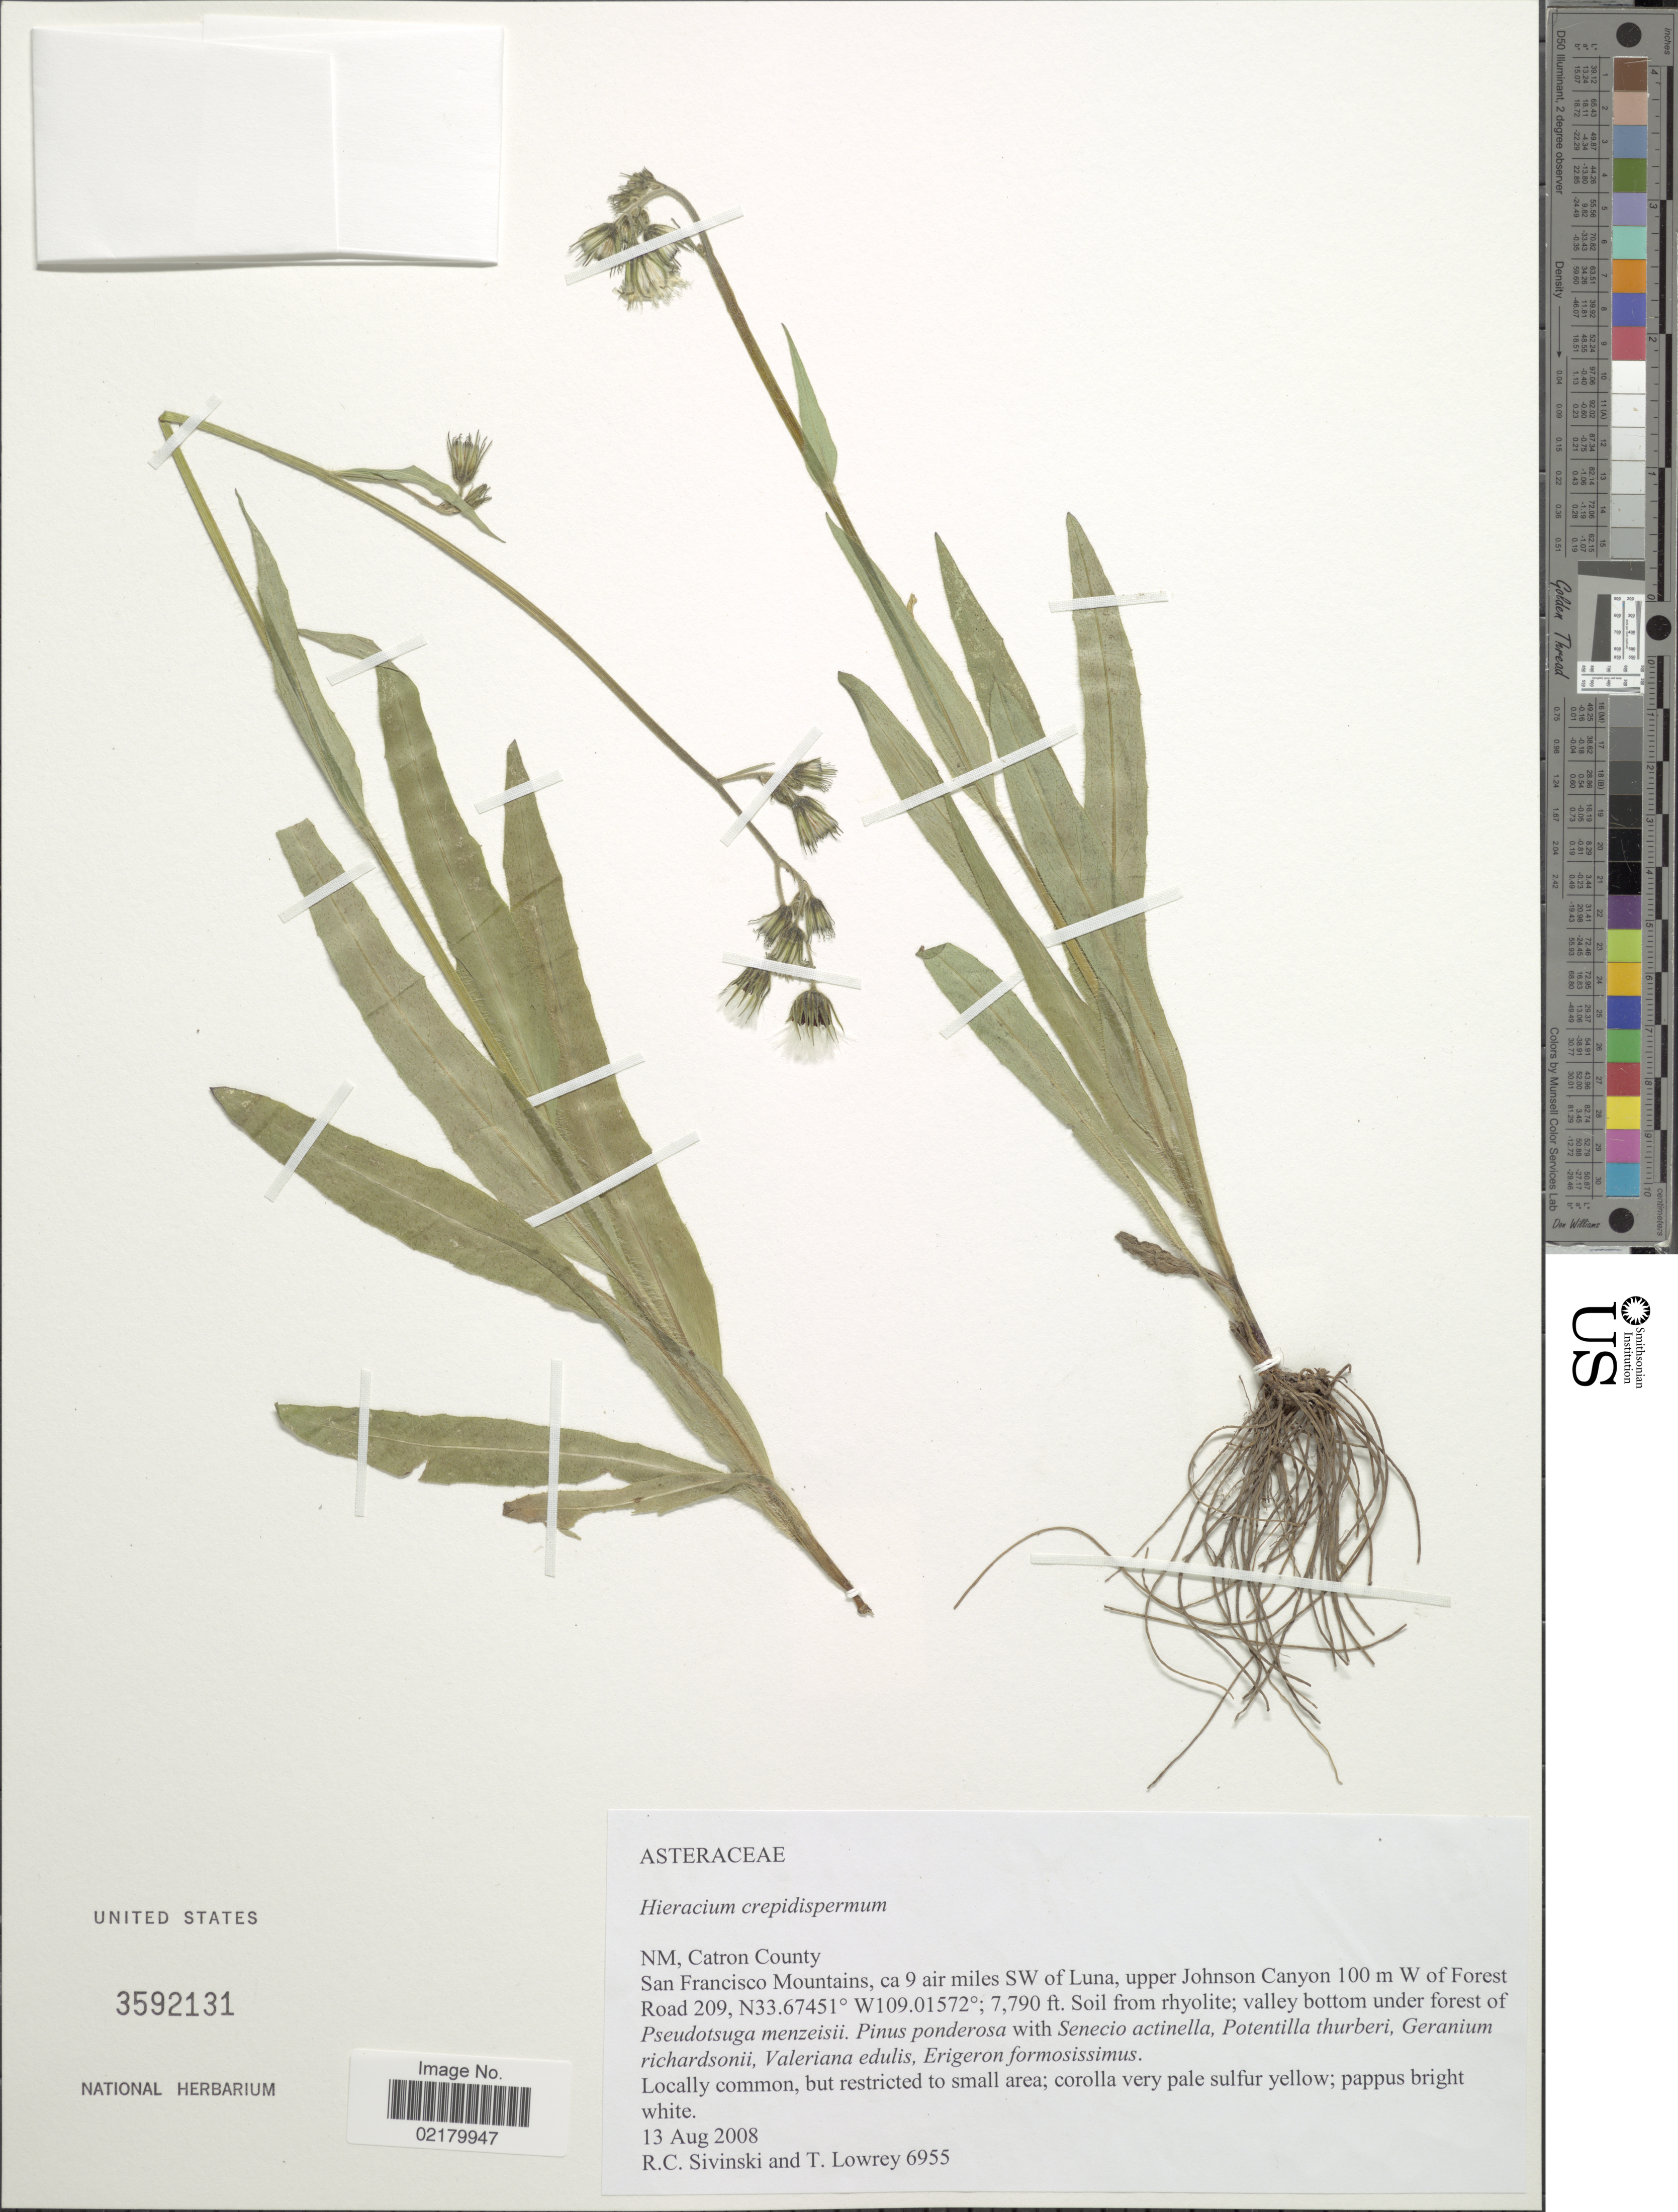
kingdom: Plantae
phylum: Tracheophyta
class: Magnoliopsida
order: Asterales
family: Asteraceae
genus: Hieracium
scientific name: Hieracium crepidispermum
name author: Fr.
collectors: R. Sivinski & T. Lowrey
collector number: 6955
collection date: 2008-08-13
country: United States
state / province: New Mexico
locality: Catron County, San Francisco Mountains, ca 9 air miles SW of Luna, upper Johnson Canyon 100 m W of Forest Road 209, valley bottom under forest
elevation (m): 2374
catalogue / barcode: US 3592131